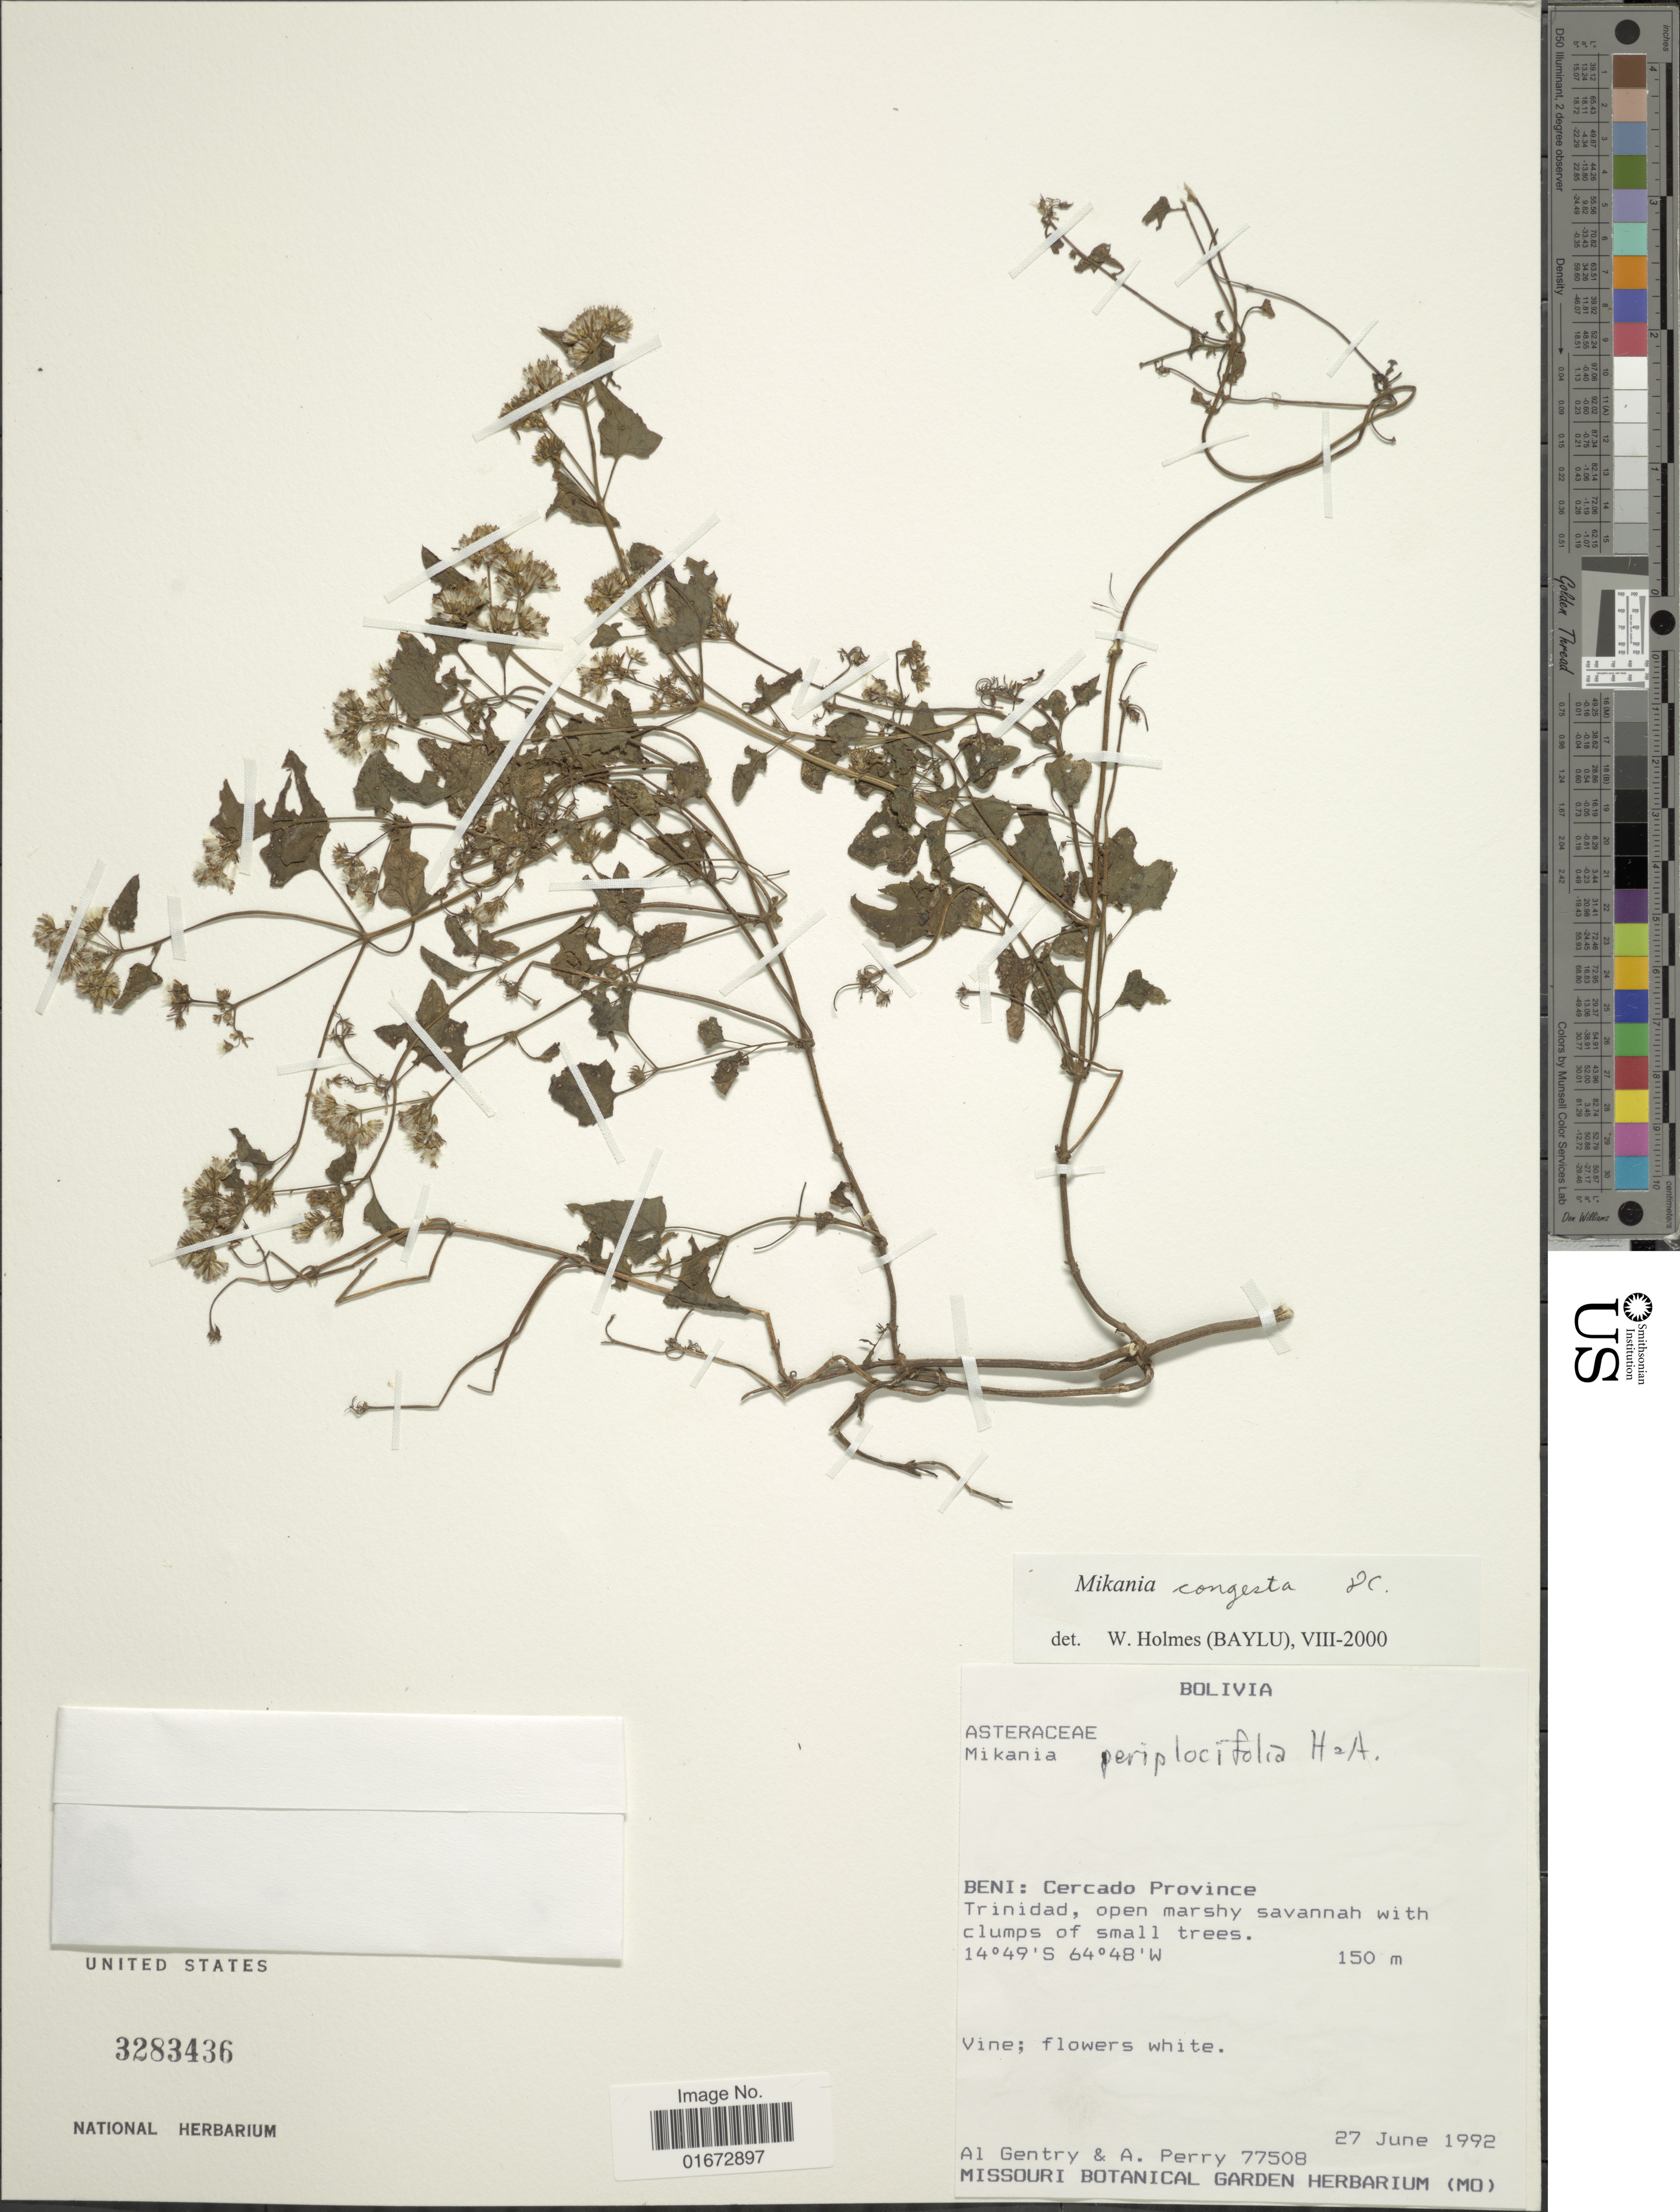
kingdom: Plantae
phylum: Tracheophyta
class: Magnoliopsida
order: Asterales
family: Asteraceae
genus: Mikania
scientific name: Mikania periplocifolia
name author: Hook. & Arn.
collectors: A. H. Gentry & A. Perry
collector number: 77508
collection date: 1992-06-27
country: Bolivia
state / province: Beni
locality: Beni: Cercado Province. Trinidad, open marshy savannah with clumps of small trees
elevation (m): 150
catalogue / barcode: US 3283436